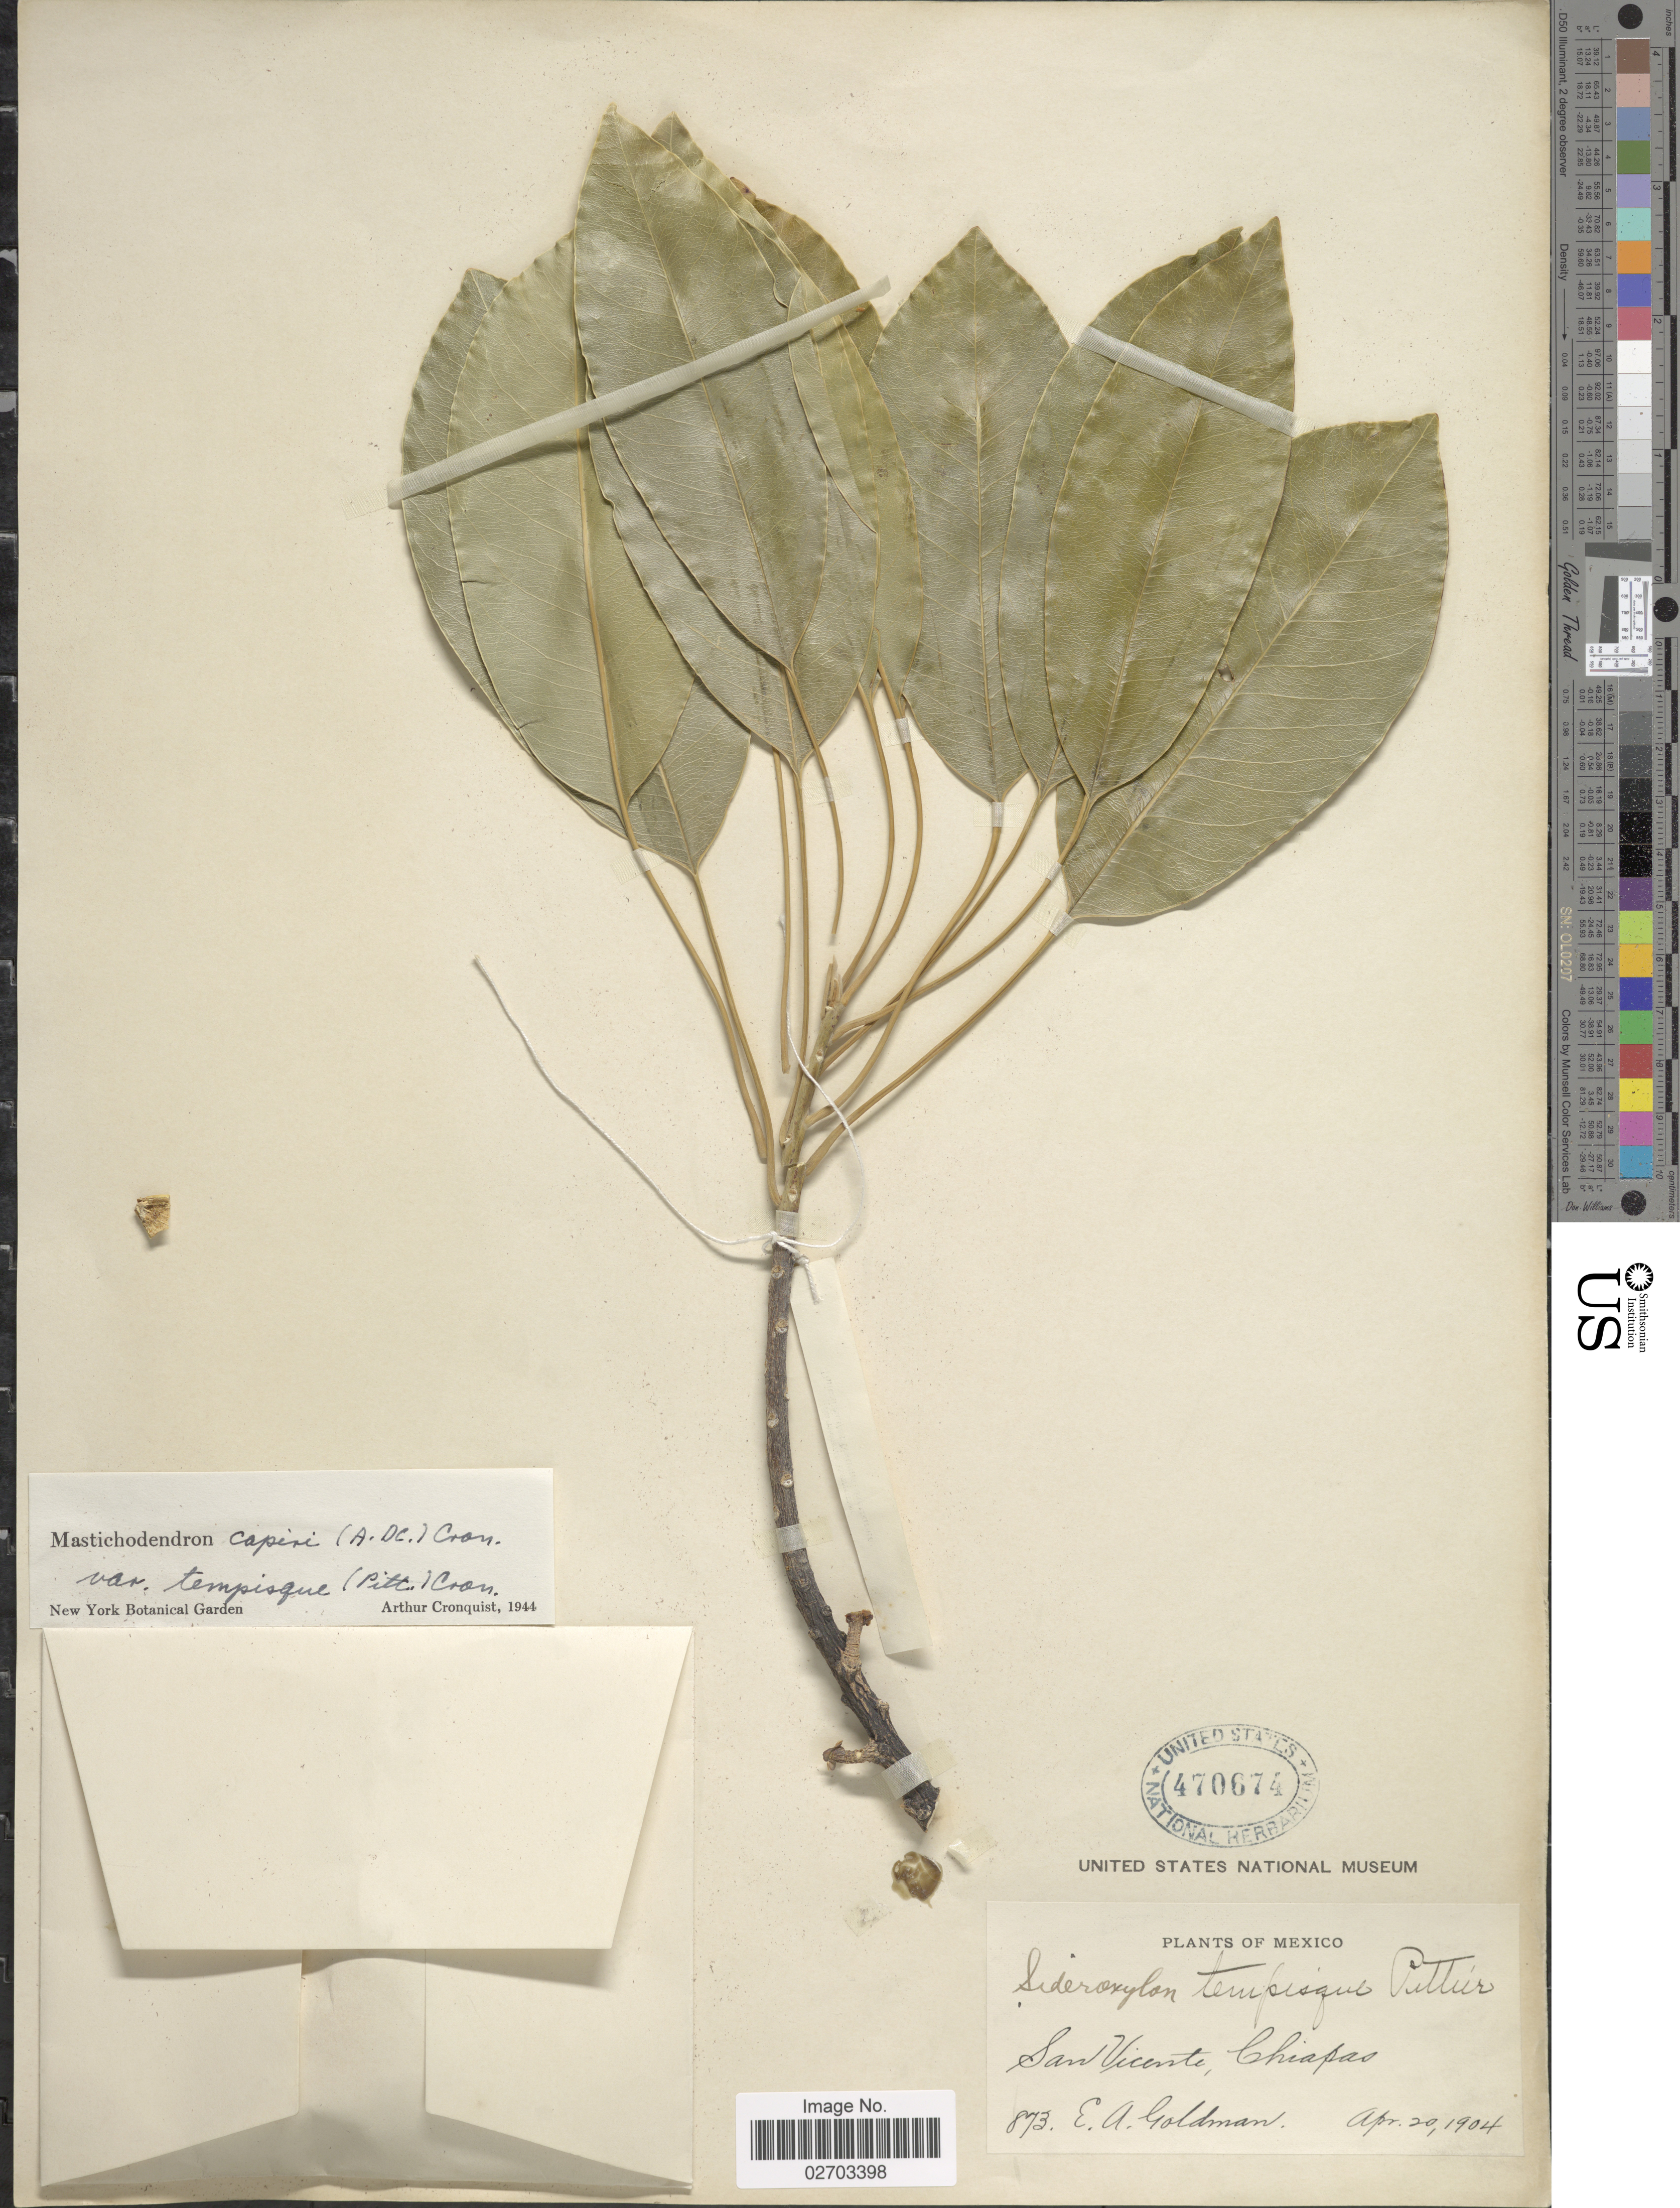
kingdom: Plantae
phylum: Tracheophyta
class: Magnoliopsida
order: Ericales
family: Sapotaceae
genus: Sideroxylon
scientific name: Sideroxylon capiri subsp. tempisque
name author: (Pittier) T.D. Penn.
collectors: E. A. Goldman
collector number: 873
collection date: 1904-04-20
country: Mexico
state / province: Chiapas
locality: San Vicente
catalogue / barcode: US 470674